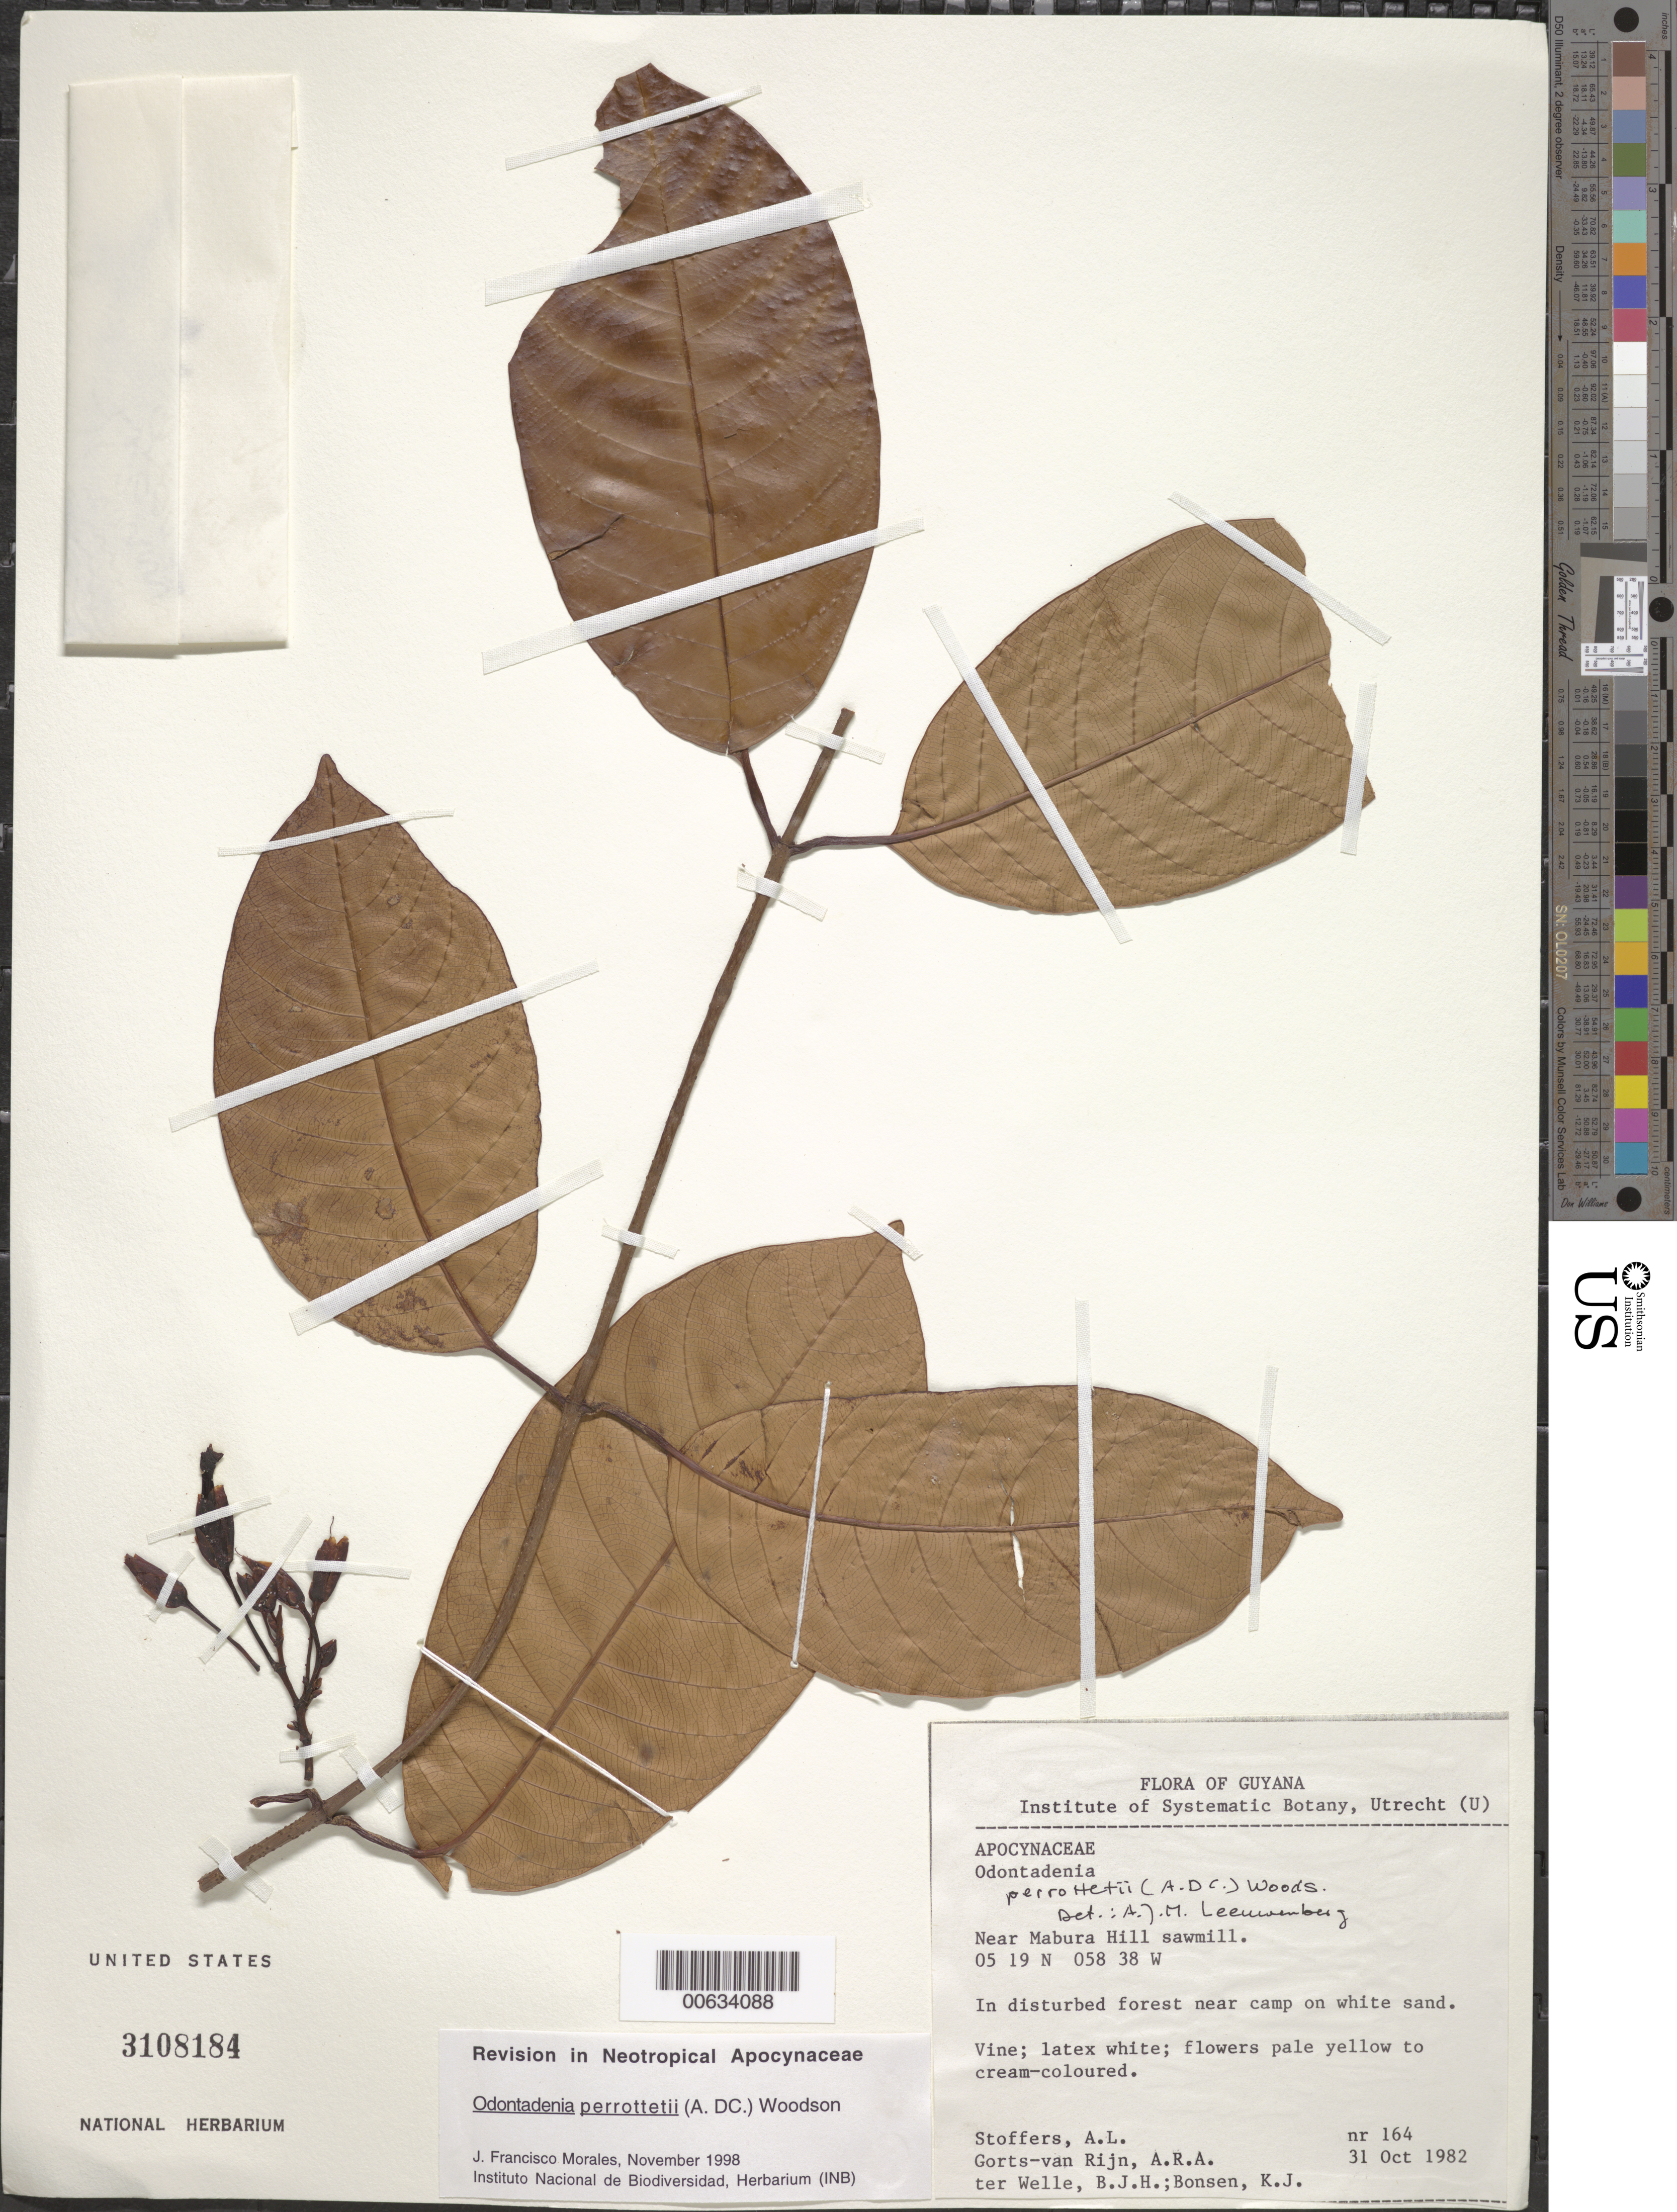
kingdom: Plantae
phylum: Tracheophyta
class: Magnoliopsida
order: Gentianales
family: Apocynaceae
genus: Odontadenia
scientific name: Odontadenia perrottetii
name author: (A. DC.) Woodson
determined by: Morales, J. F.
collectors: A. Stoffers, A. .R. A. Görts-van Rijn, B. Welle & K. Bonsen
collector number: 164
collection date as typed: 31-Oct-82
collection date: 1982-10-31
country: Guyana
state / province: U. Demerara-Berbice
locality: Mabura Hill, near sawmill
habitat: Disturbed forest near camp on white sand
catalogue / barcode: US 3108184